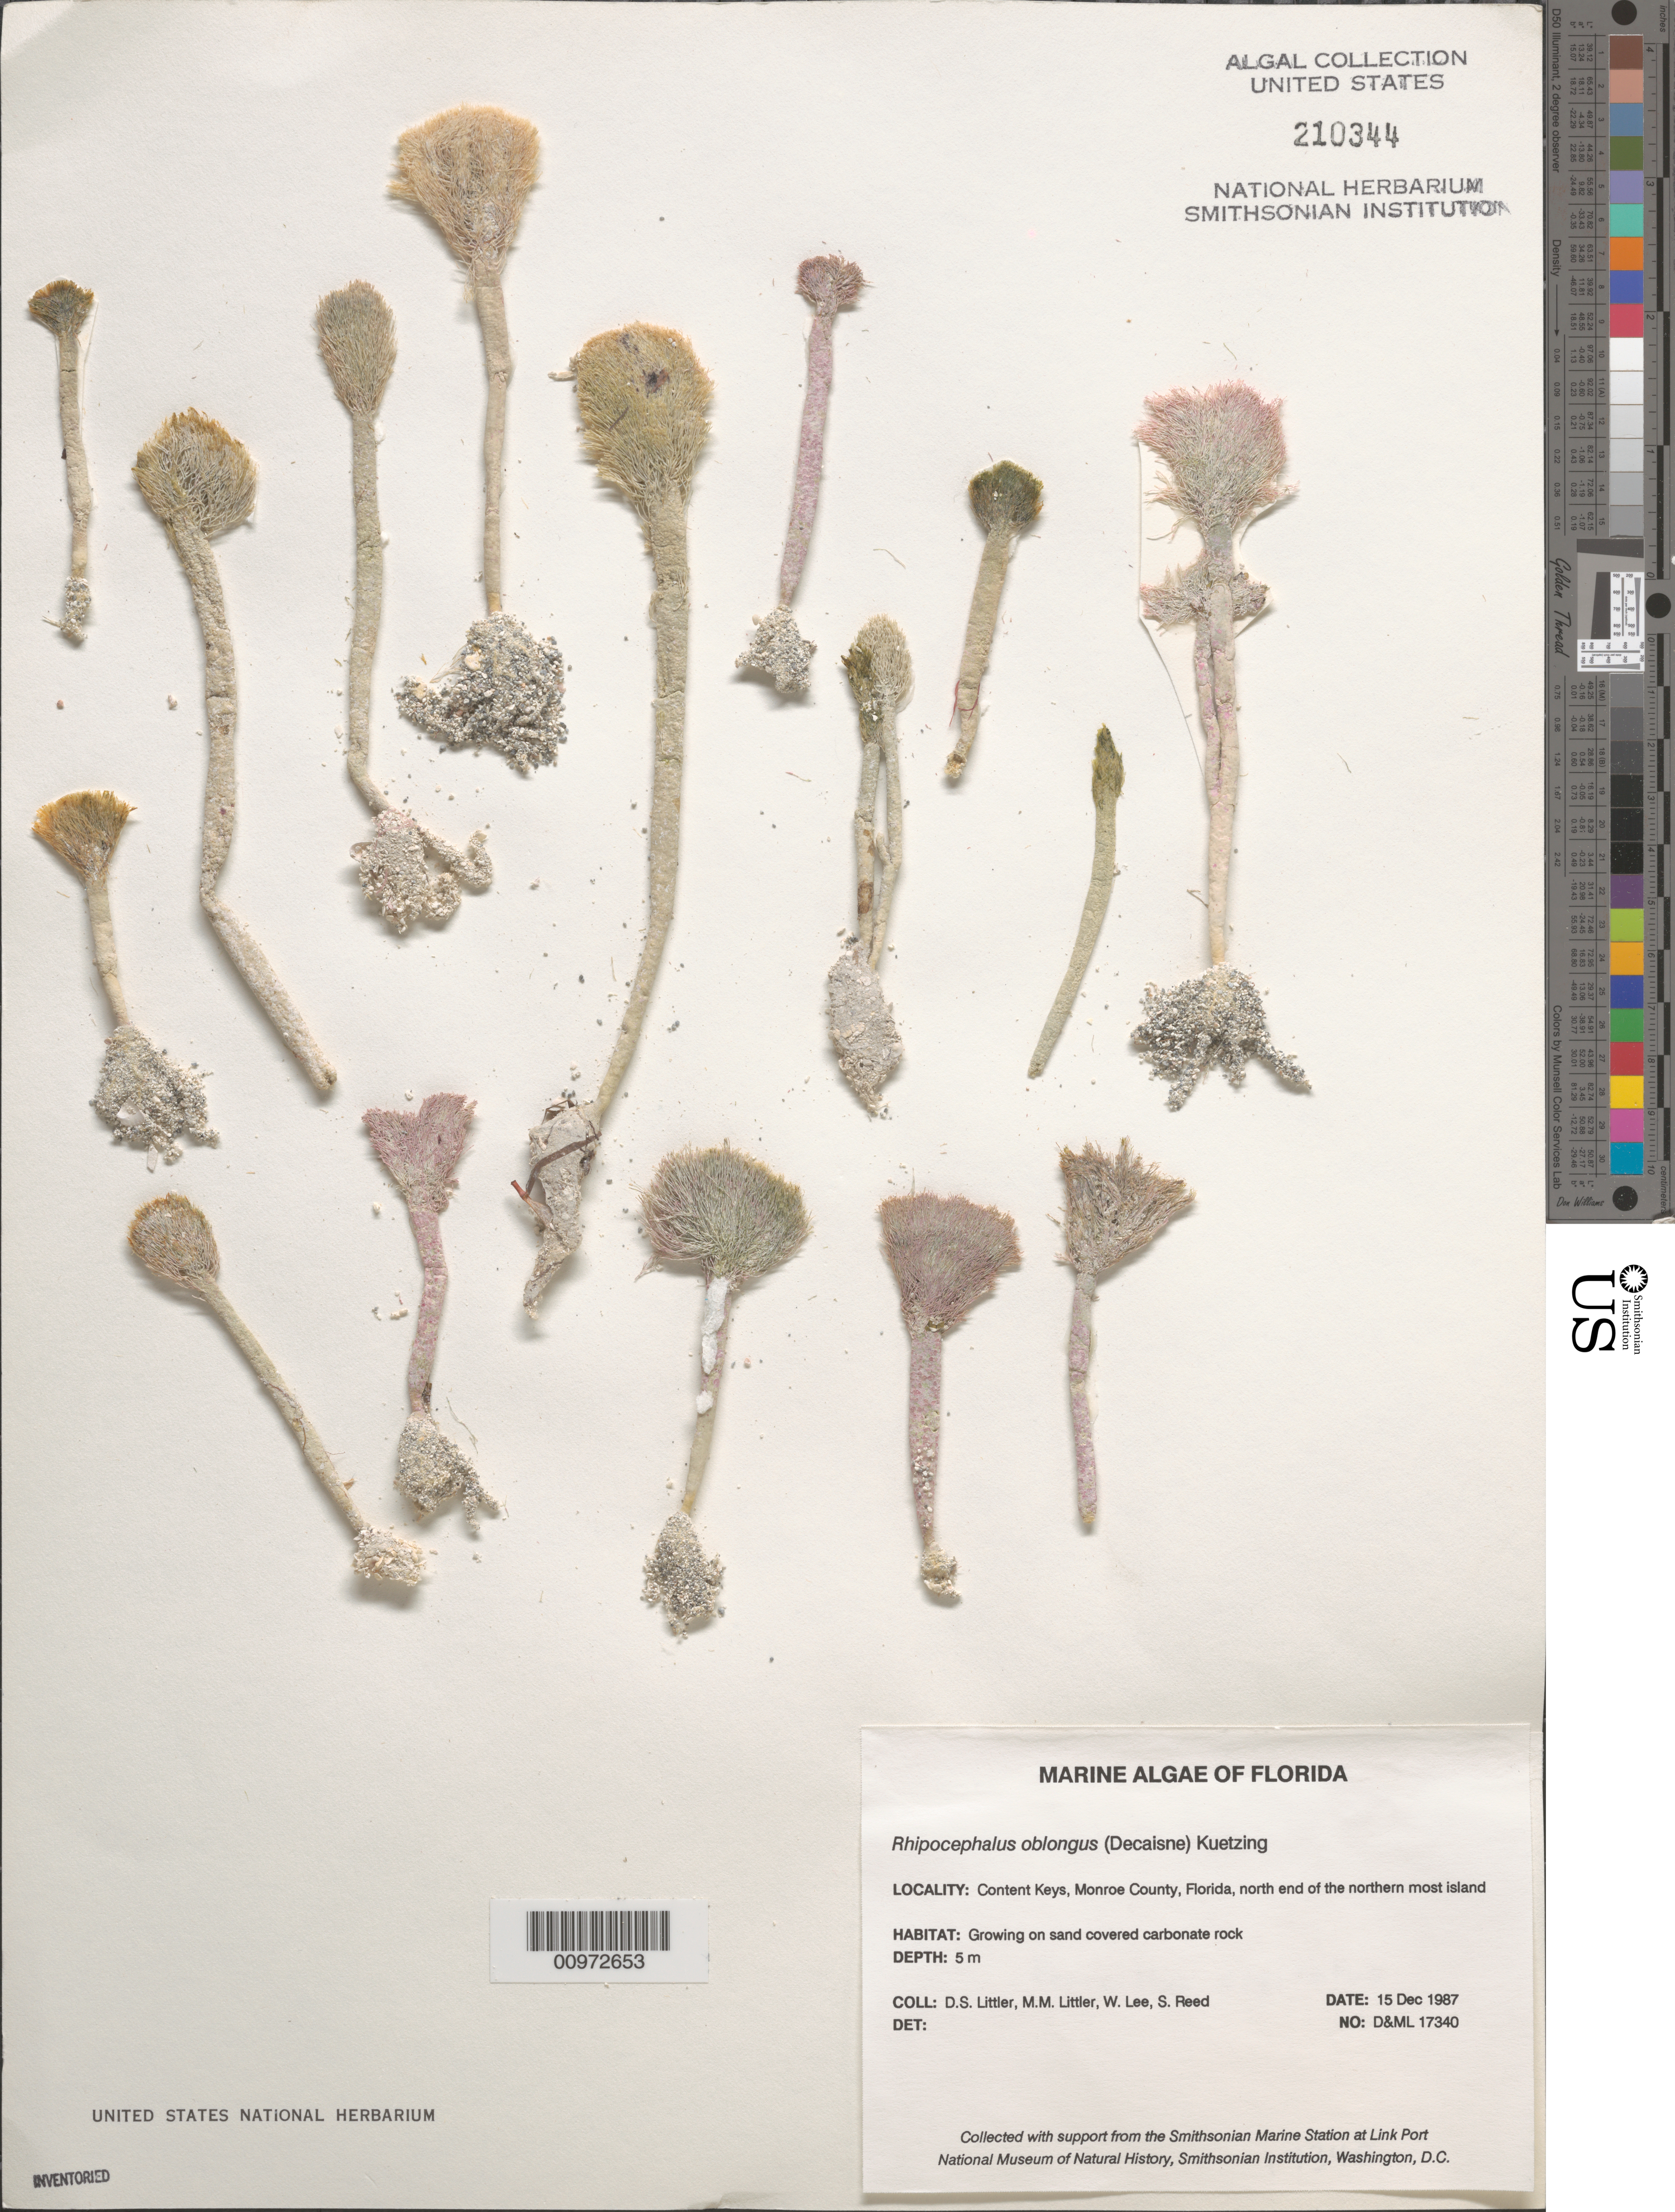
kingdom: Plantae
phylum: Chlorophyta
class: Ulvophyceae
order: Bryopsidales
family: Udoteaceae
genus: Rhipocephalus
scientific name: Rhipocephalus oblongus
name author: (Decne.) Kütz.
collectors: D. S. Littler, M. M. Littler, W. Lee & S. Reed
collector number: D&ML 17340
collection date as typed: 15 Dec 1987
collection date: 1987-12-15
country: United States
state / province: Florida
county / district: Monroe County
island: Content Keys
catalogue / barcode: US 210344